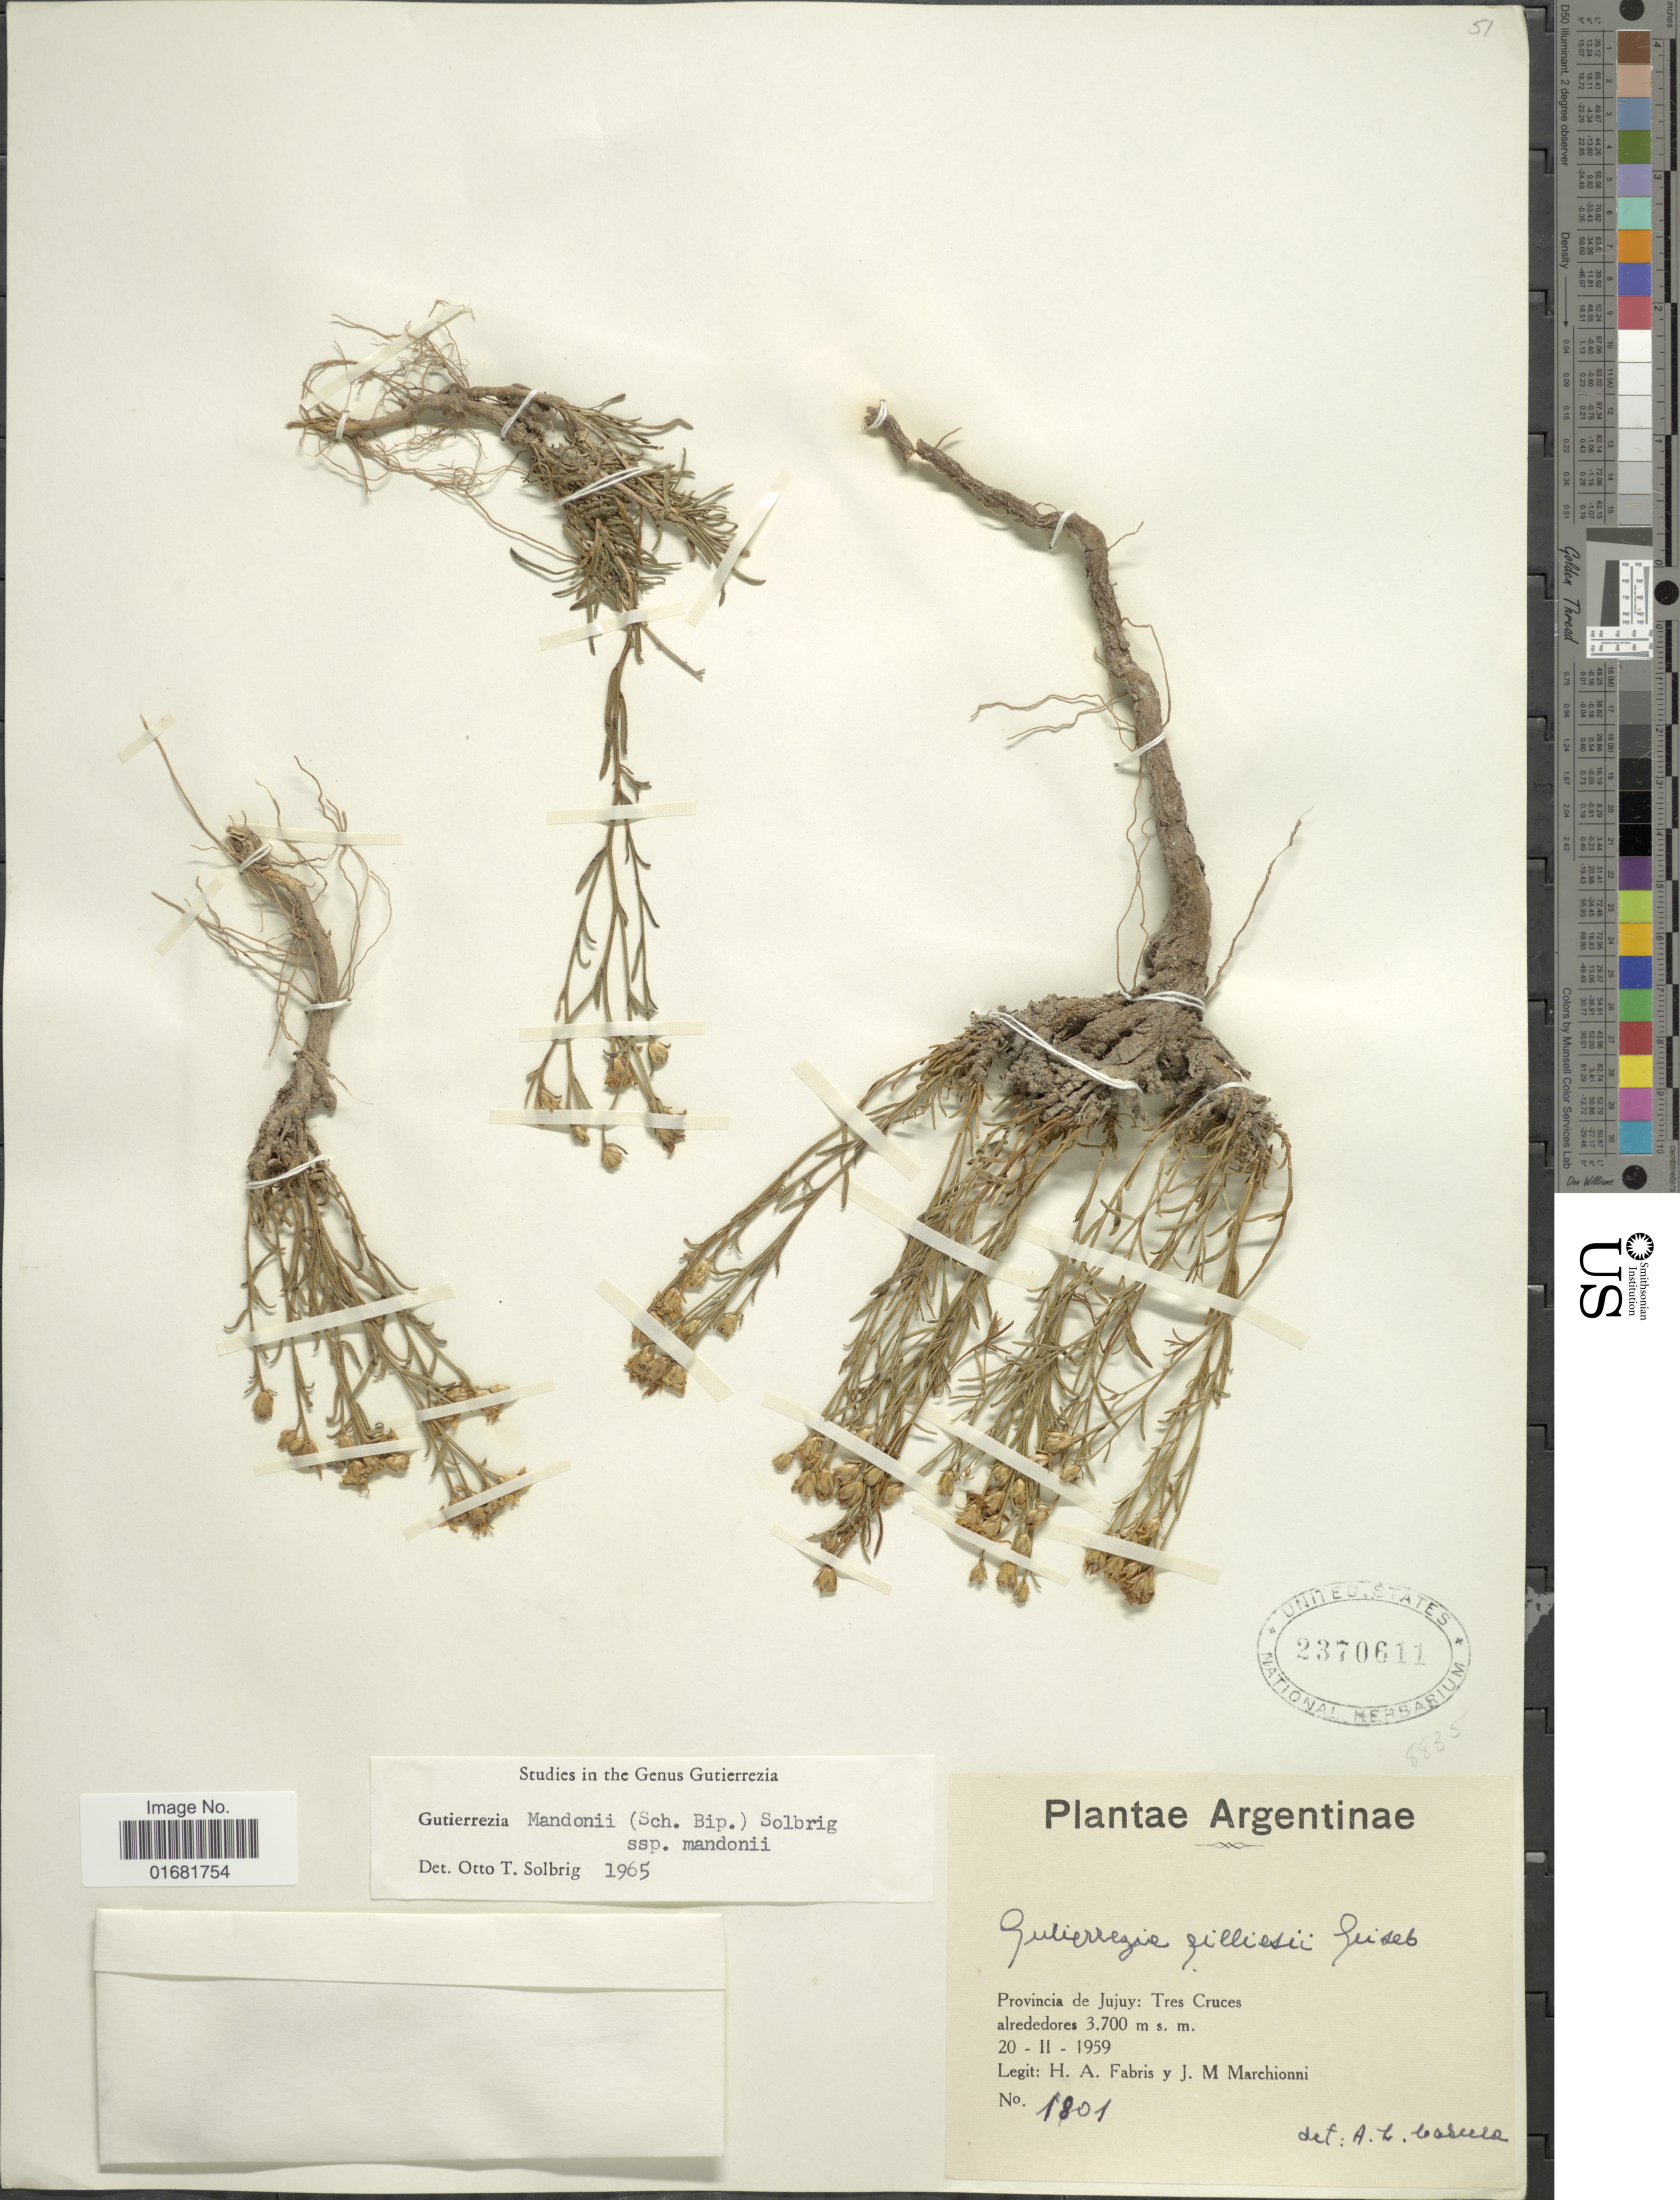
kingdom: Plantae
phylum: Tracheophyta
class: Magnoliopsida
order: Asterales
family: Asteraceae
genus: Gutierrezia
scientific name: Gutierrezia mandonii subsp. mandonii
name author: (Sch. Bip.) Solbrig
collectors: H. A. Fabris & J. Marchionni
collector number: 1801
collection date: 1959-02-20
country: Argentina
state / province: Jujuy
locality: Tres Cruces alrededores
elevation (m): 3700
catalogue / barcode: US 2370611